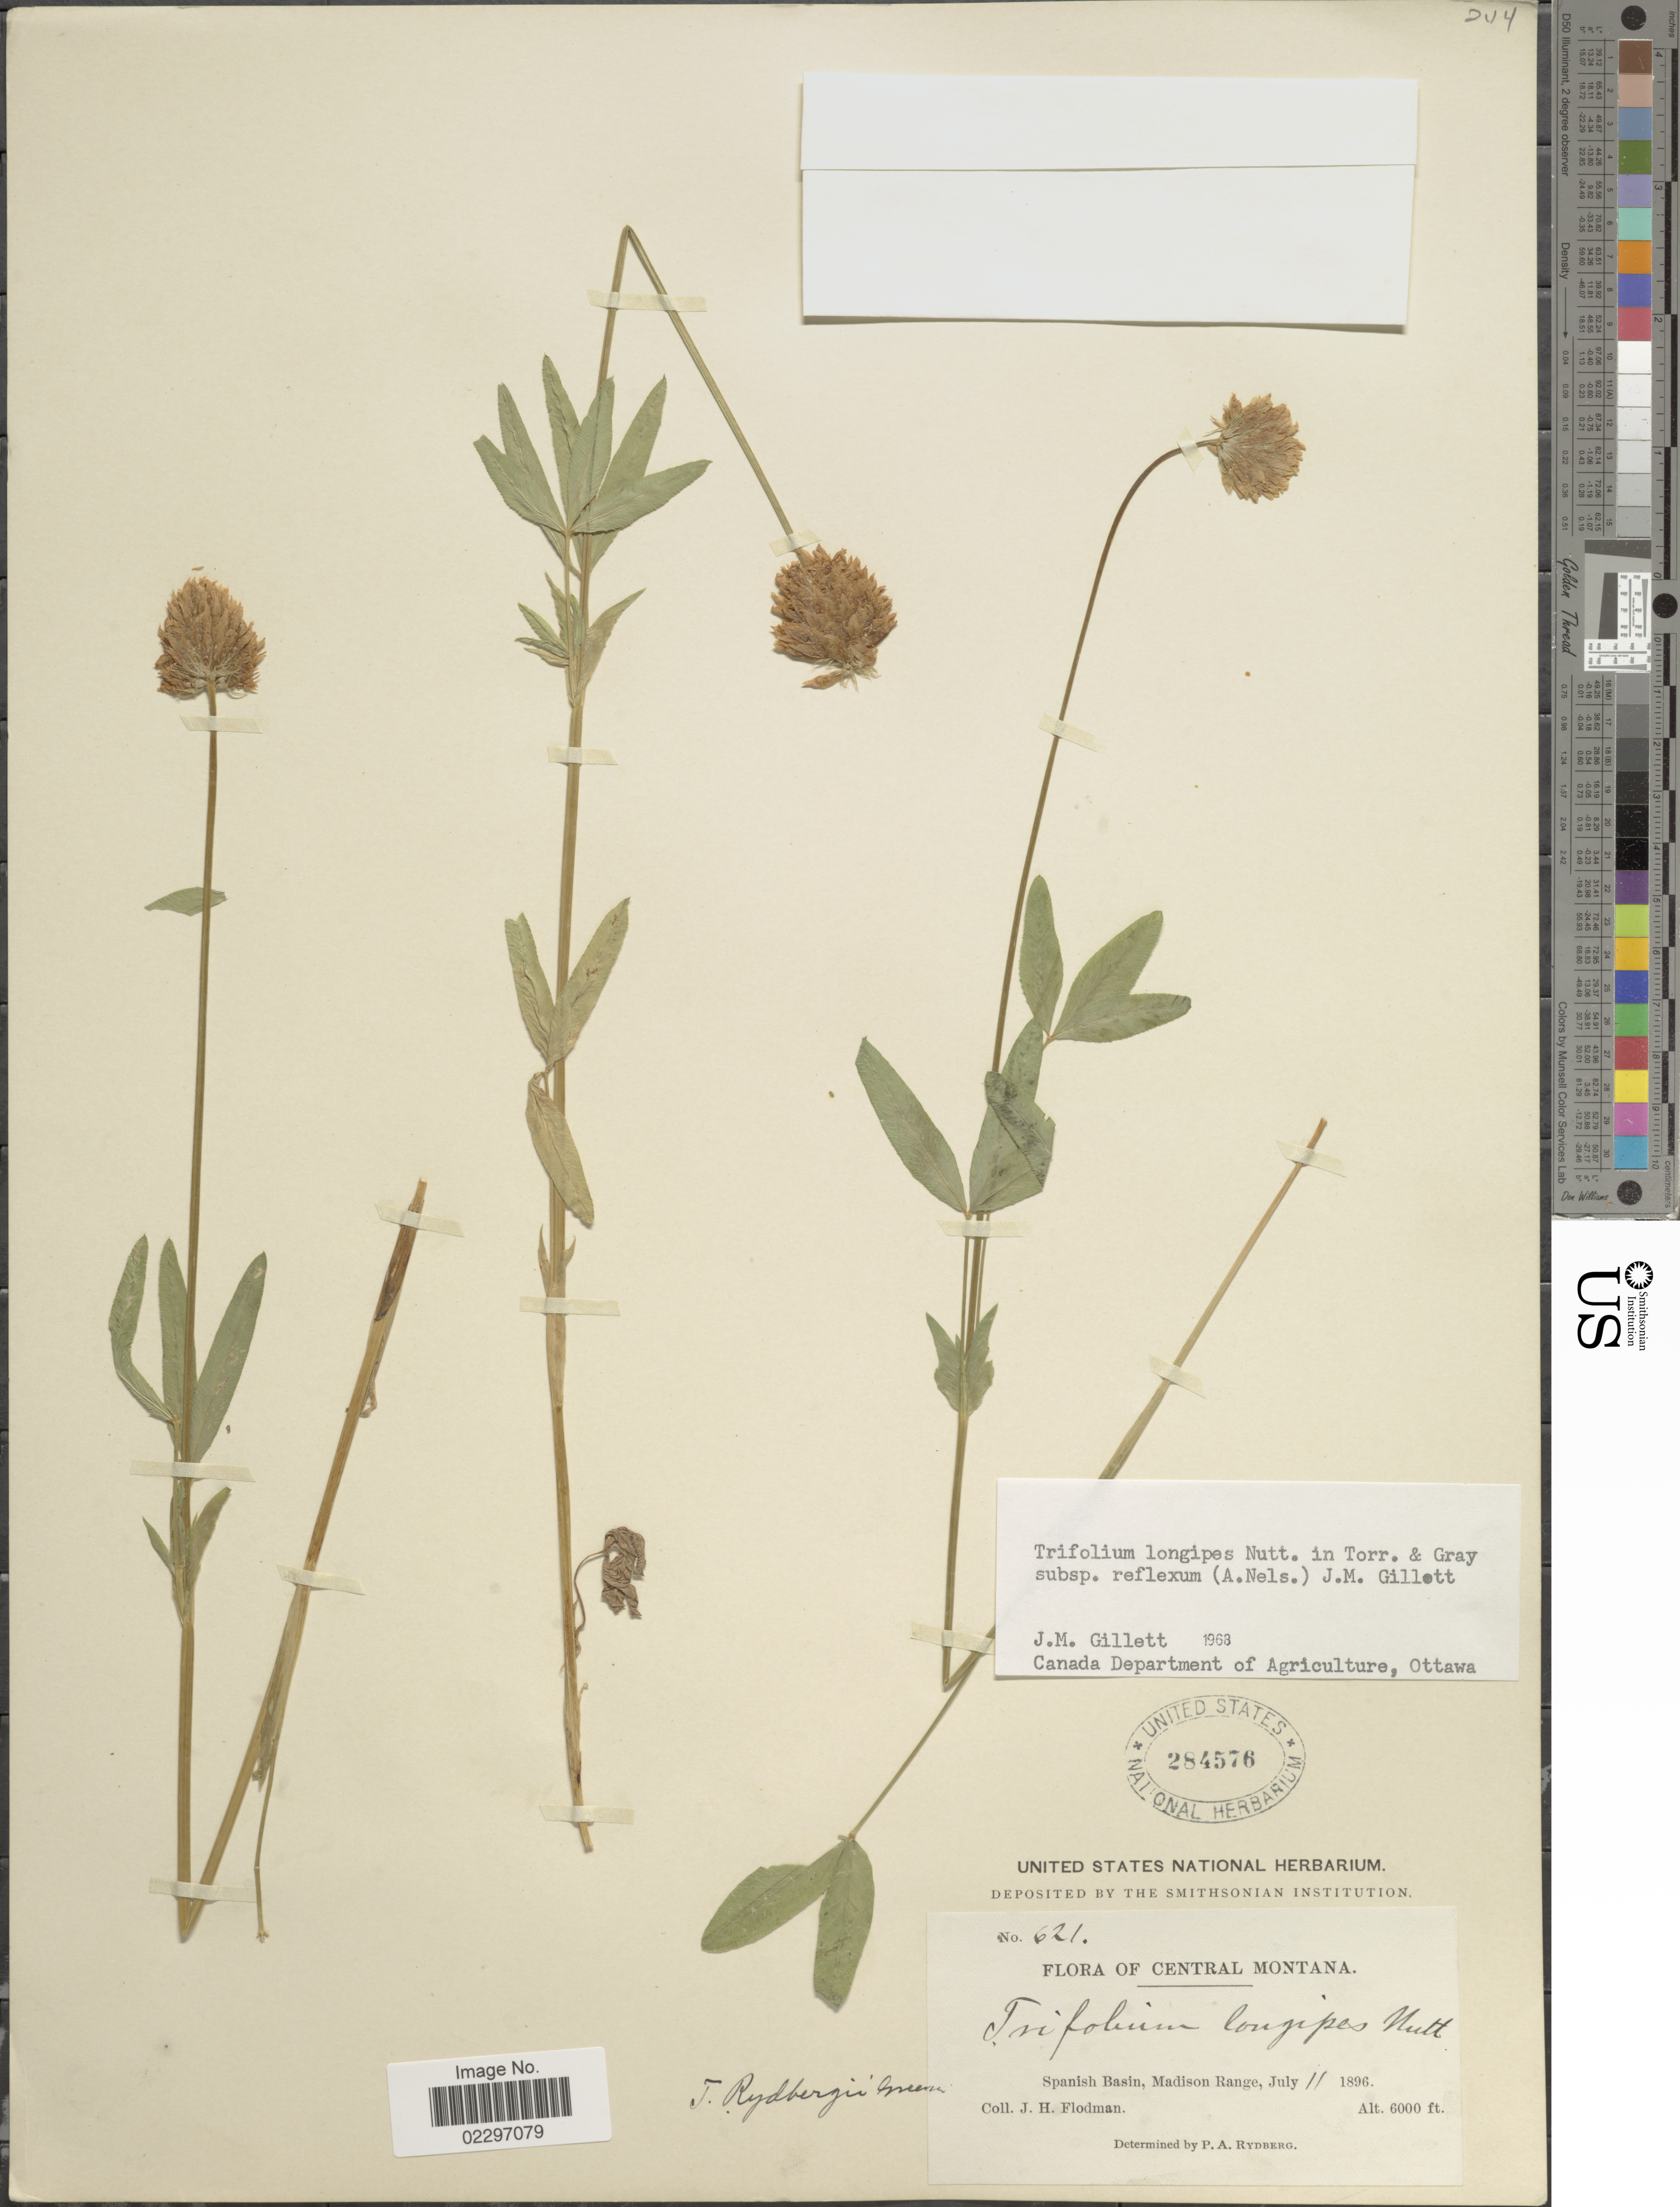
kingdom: Plantae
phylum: Tracheophyta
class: Magnoliopsida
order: Fabales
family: Fabaceae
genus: Trifolium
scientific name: Trifolium longipes subsp. reflexum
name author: (A. Nelson) J.M. Gillet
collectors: J. Flodman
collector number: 621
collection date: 1896-07-11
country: United States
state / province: Montana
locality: Central Montana. Spanish Basin, Madison Range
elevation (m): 1829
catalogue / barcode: US 284576